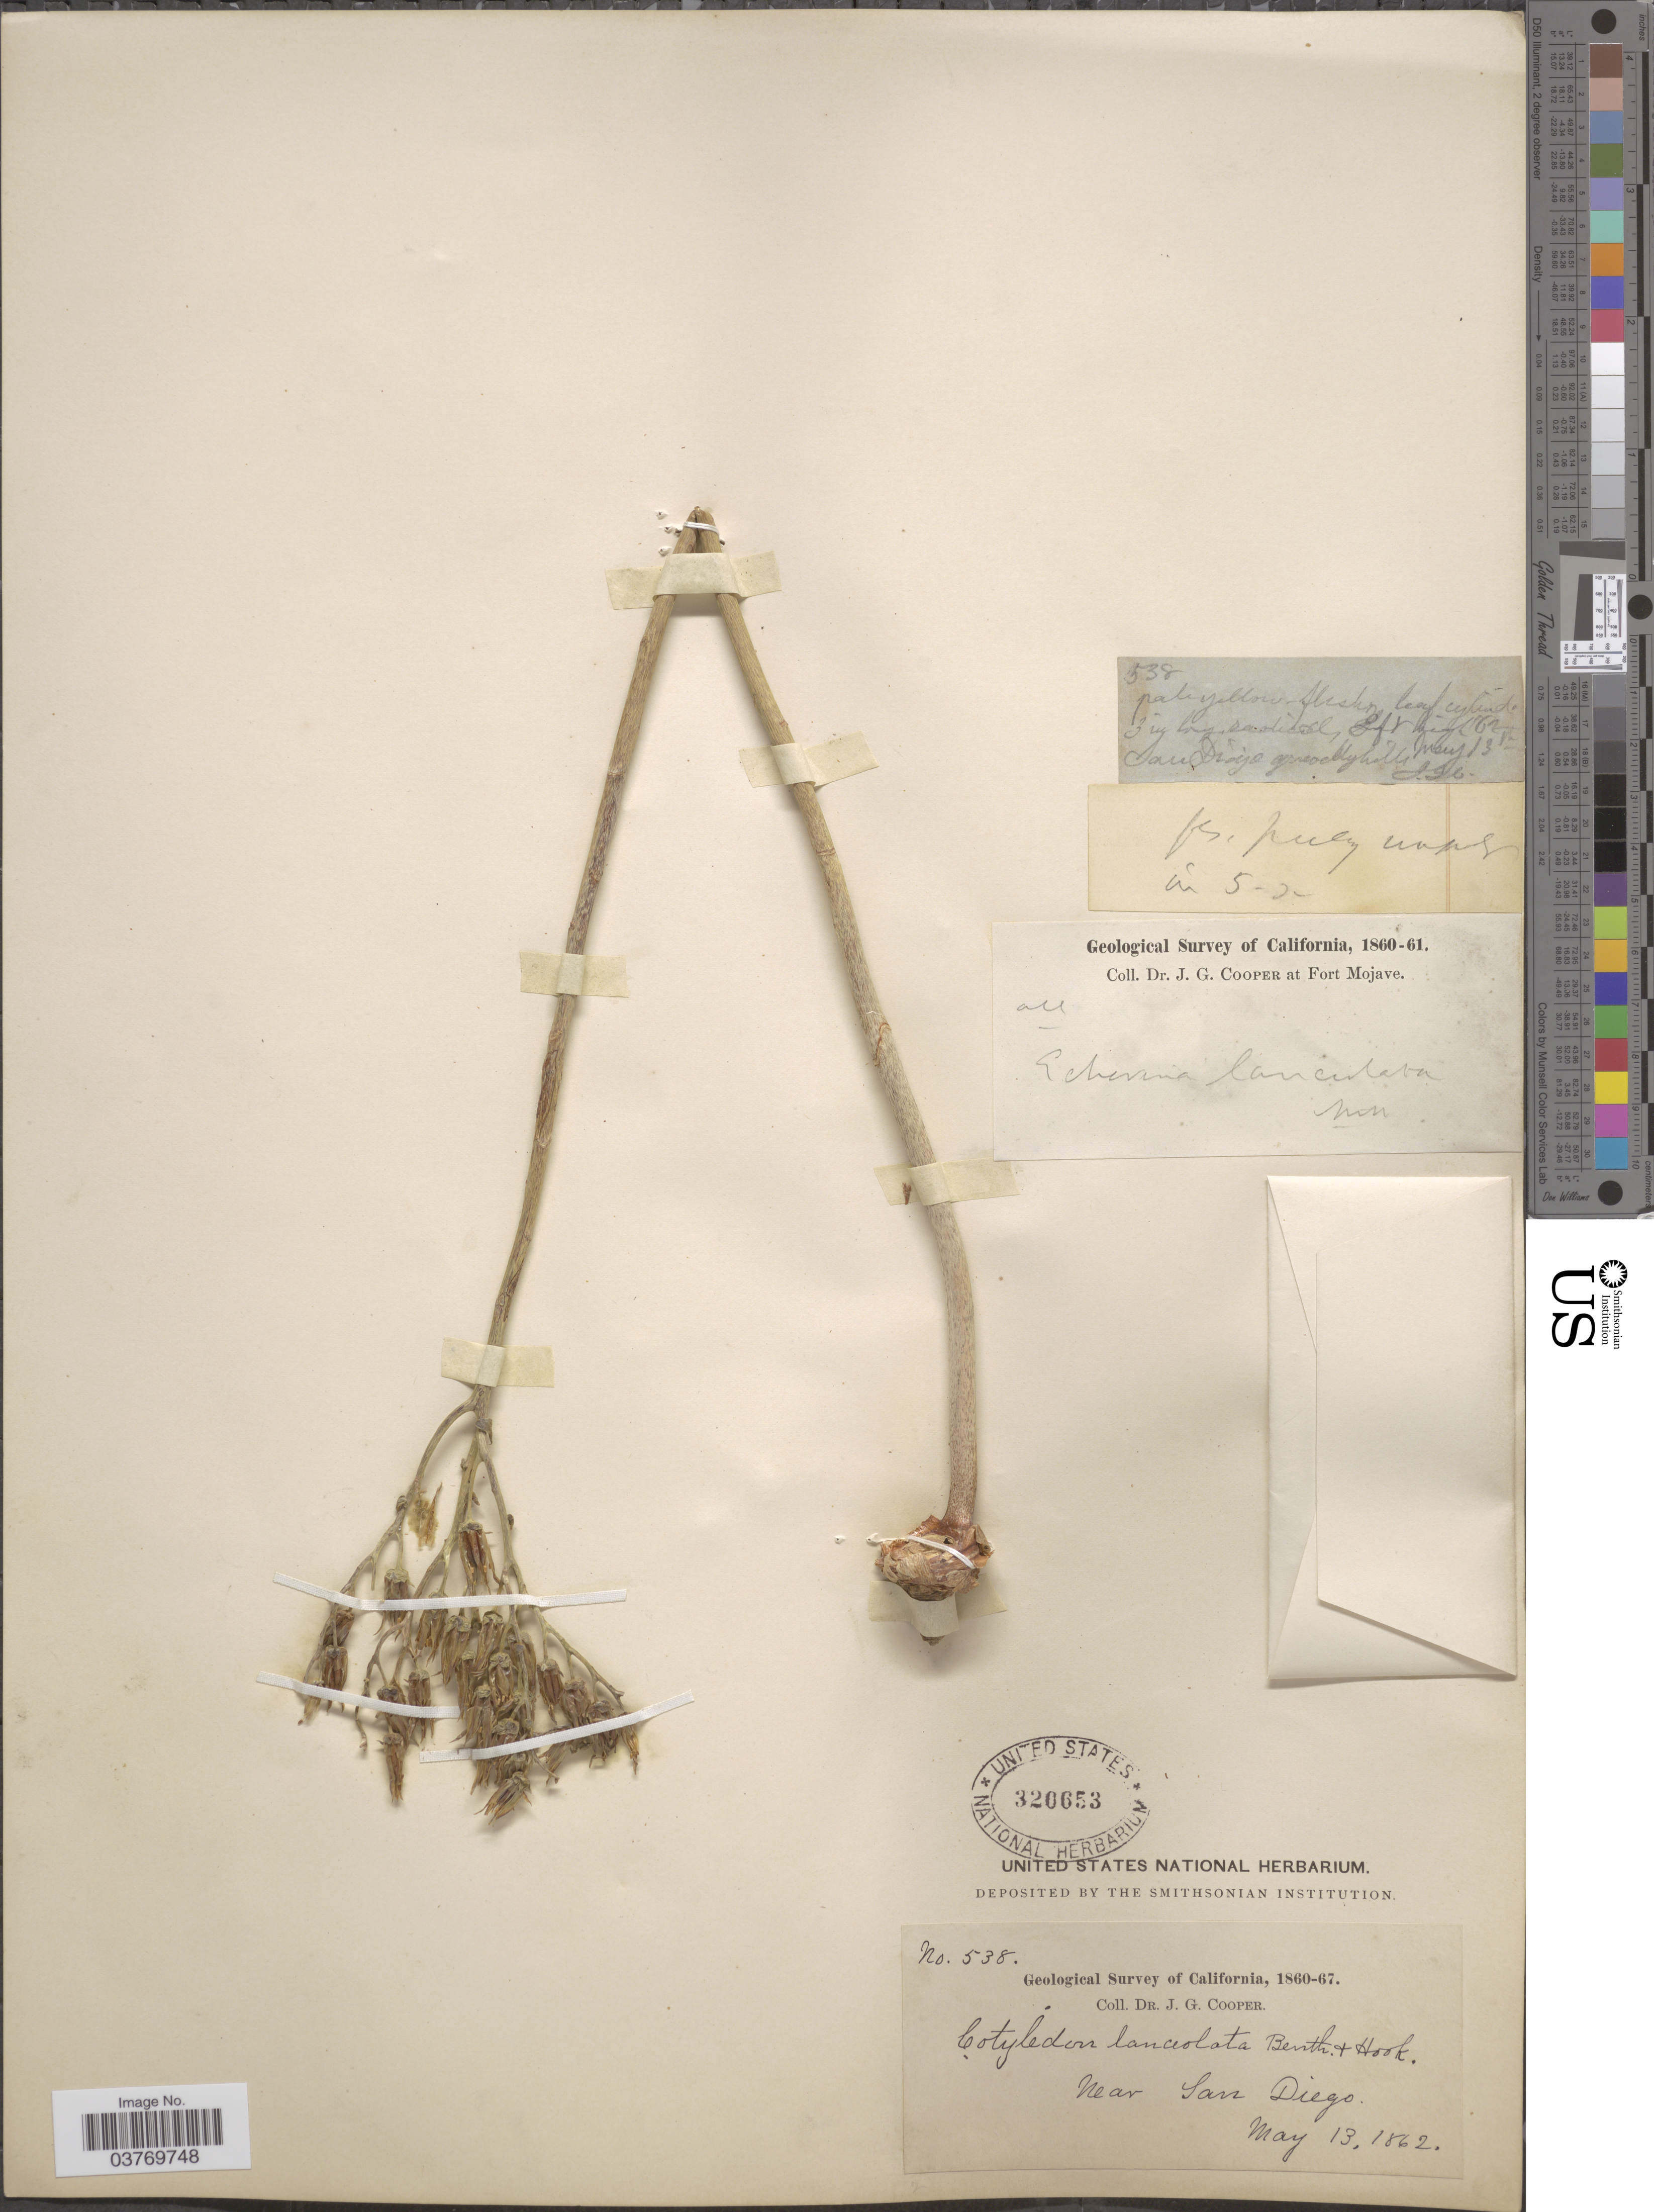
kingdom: Plantae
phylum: Tracheophyta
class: Magnoliopsida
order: Saxifragales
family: Crassulaceae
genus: Dudleya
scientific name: Dudleya lanceolata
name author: (Nutt.) Britton & Rose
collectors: J. G. Cooper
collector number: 538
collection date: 1862-05-13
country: United States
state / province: California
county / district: San Diego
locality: Near San Diego. Fort Mojave. [unsure placement]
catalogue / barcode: US 320653